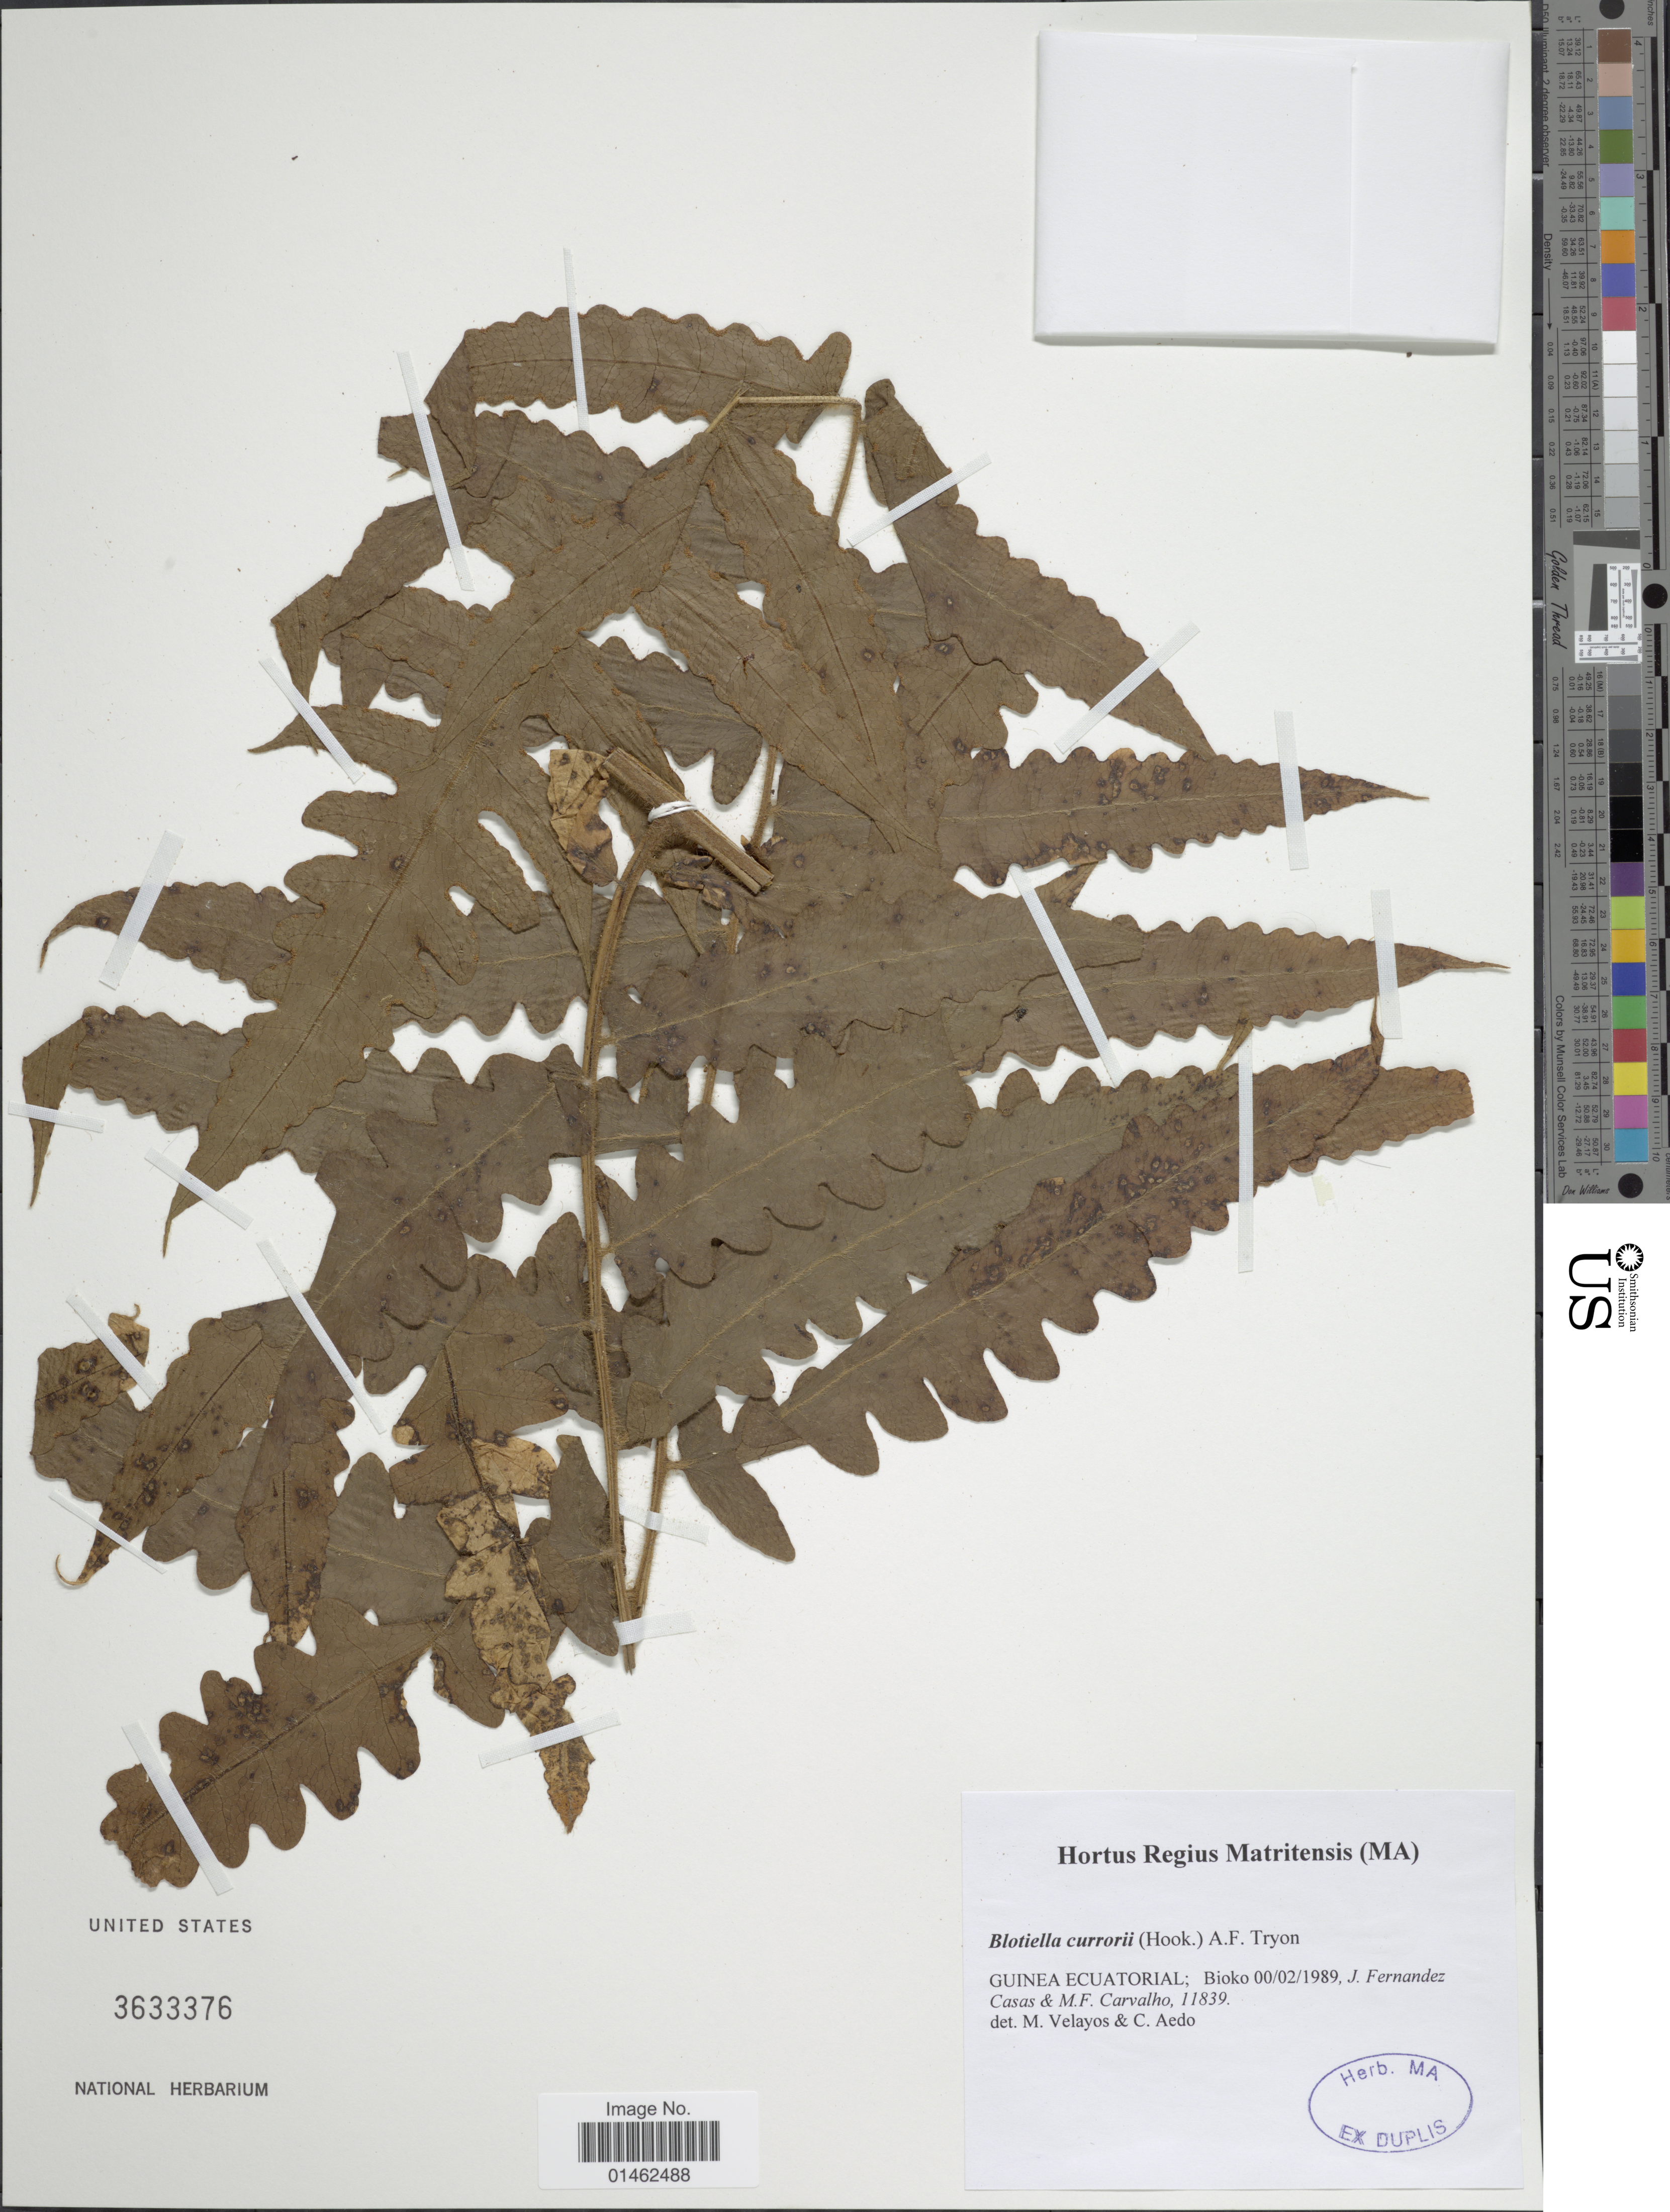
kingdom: Plantae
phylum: Tracheophyta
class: Polypodiopsida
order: Polypodiales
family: Dennstaedtiaceae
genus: Blotiella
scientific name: Blotiella currorii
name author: Hook.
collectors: J. Casas & M. F. Carvalho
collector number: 11839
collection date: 1989-02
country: Equatorial Guinea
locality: Bioko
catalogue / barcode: US 3633376